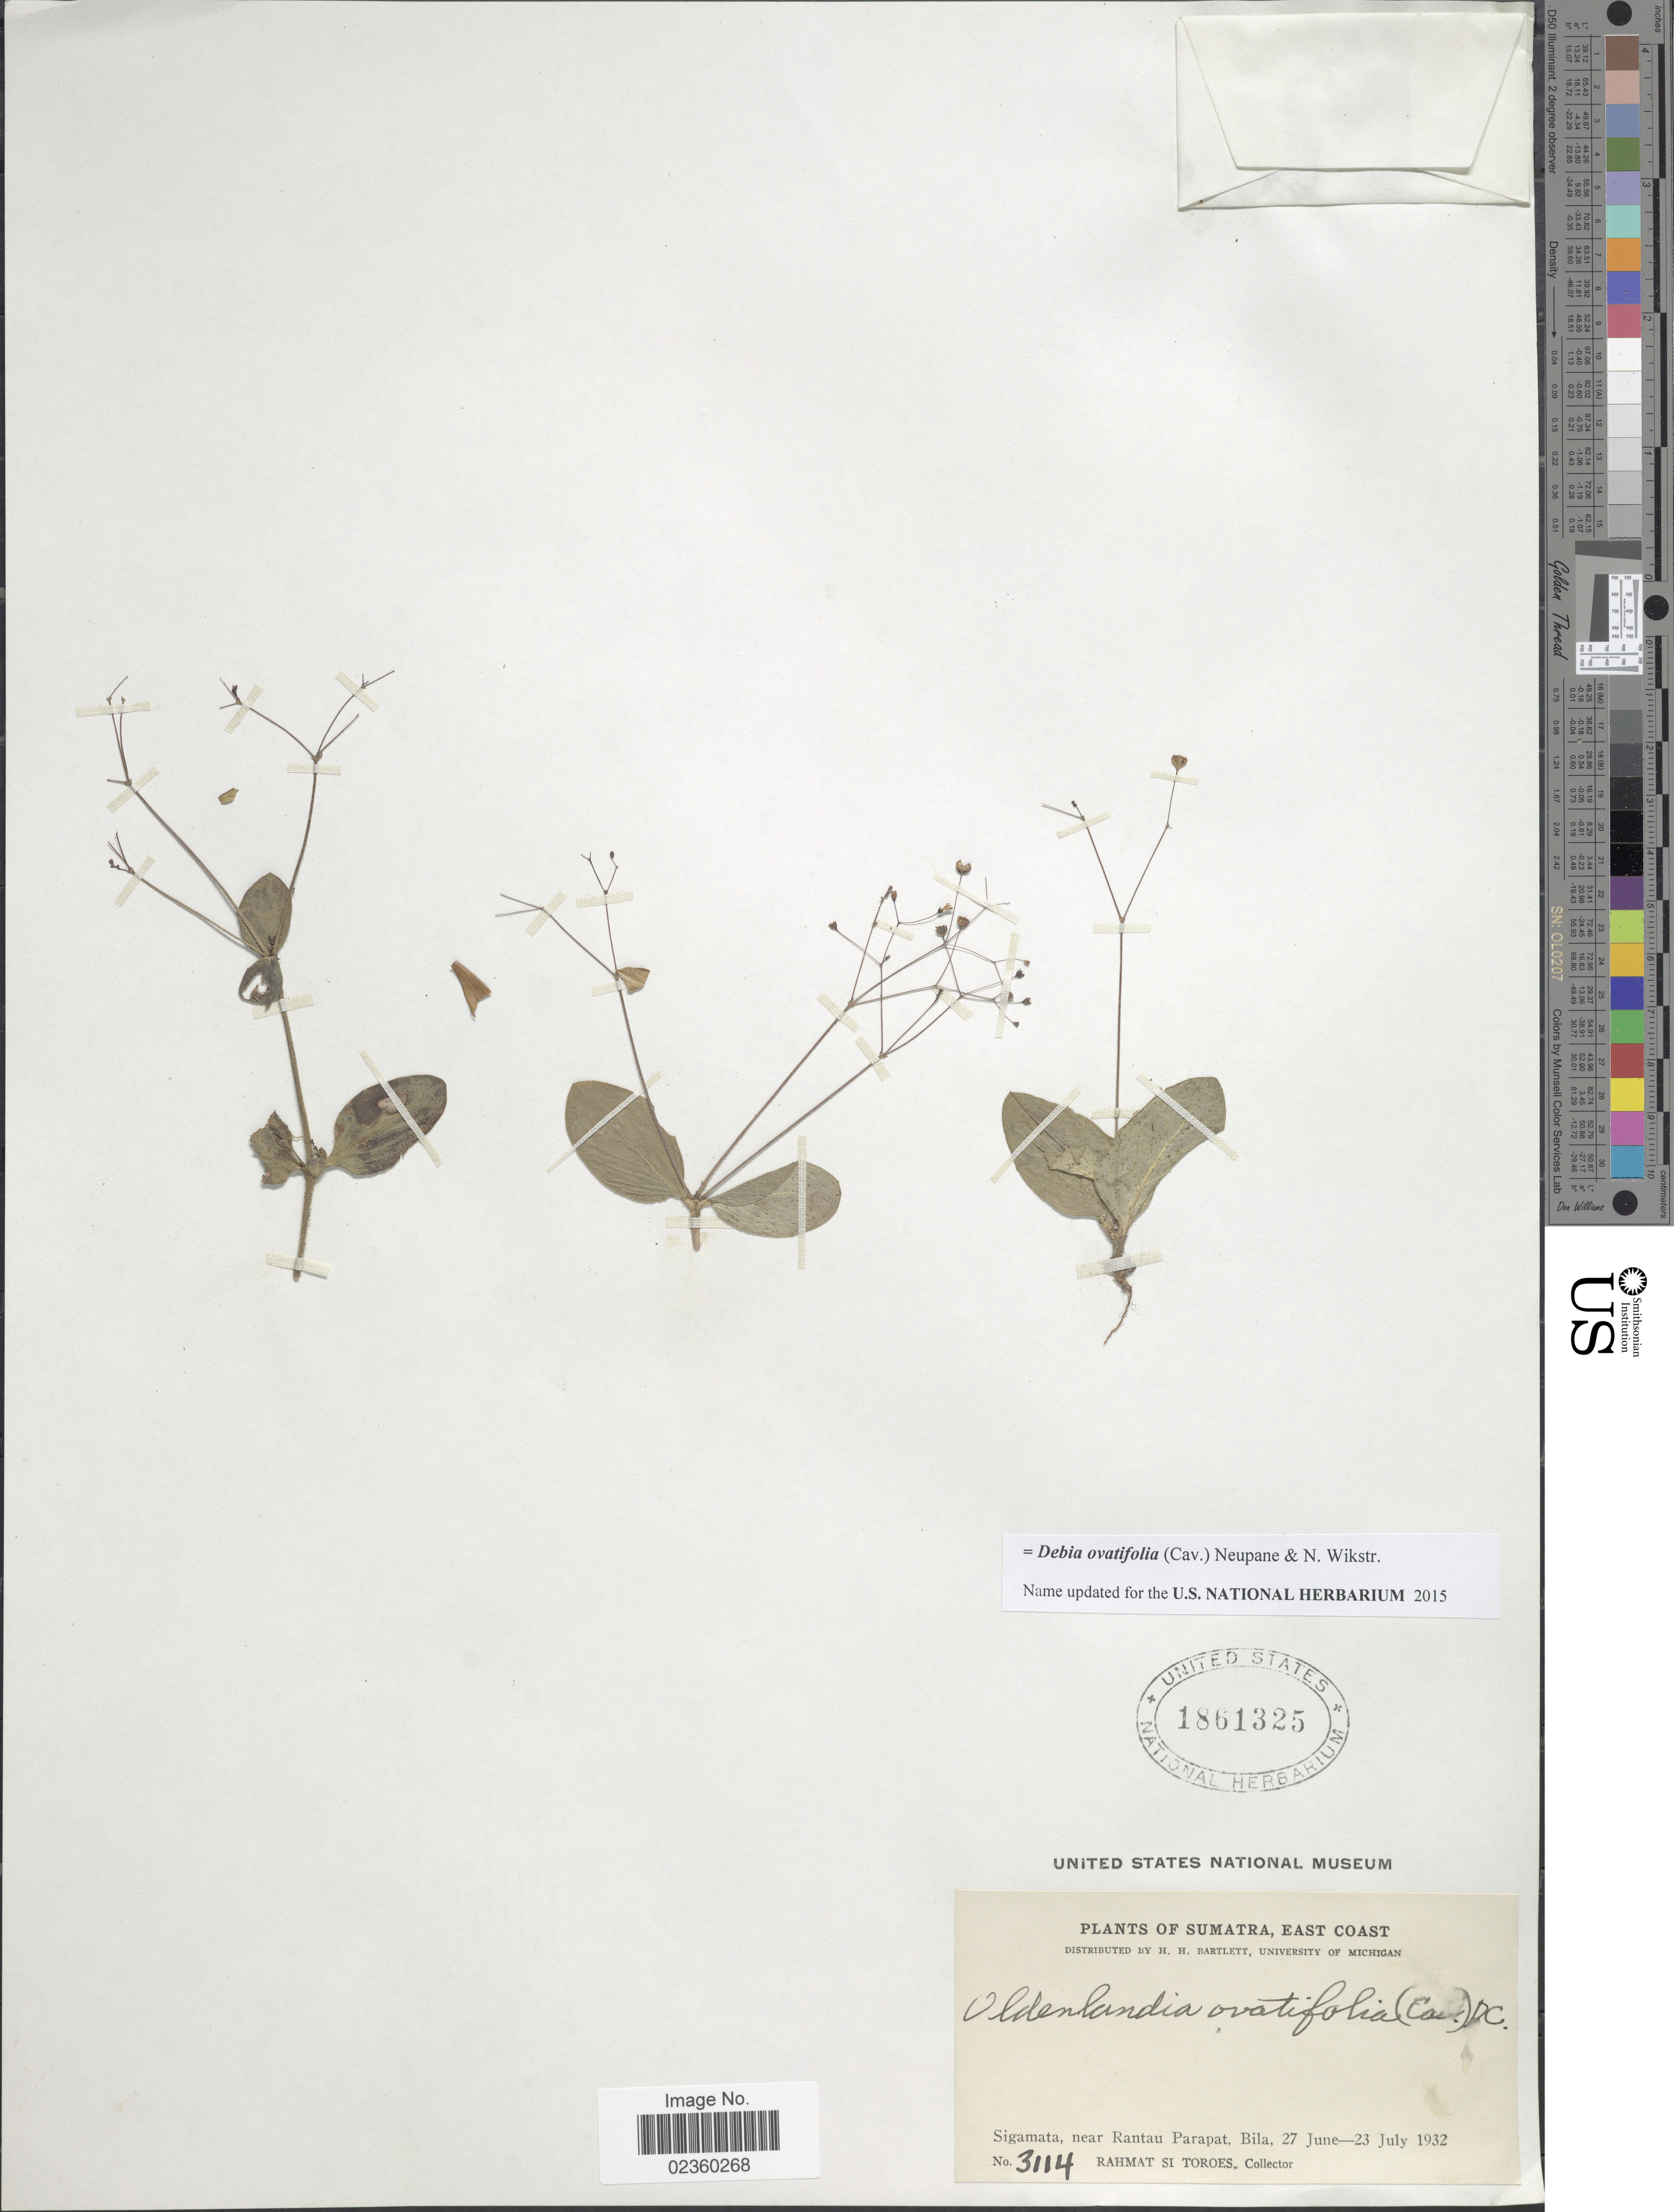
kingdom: Plantae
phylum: Tracheophyta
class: Magnoliopsida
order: Gentianales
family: Rubiaceae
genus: Debia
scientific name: Debia ovatifolia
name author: (Cav.) Neupane & N. Wikstr.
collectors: Rahmat Si Boeea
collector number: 3114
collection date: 1932-06-27/1932-07-23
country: Indonesia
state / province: Sumatra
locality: East Coast, Sigamata, near Rantau Parapat, Bila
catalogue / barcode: US 1861325